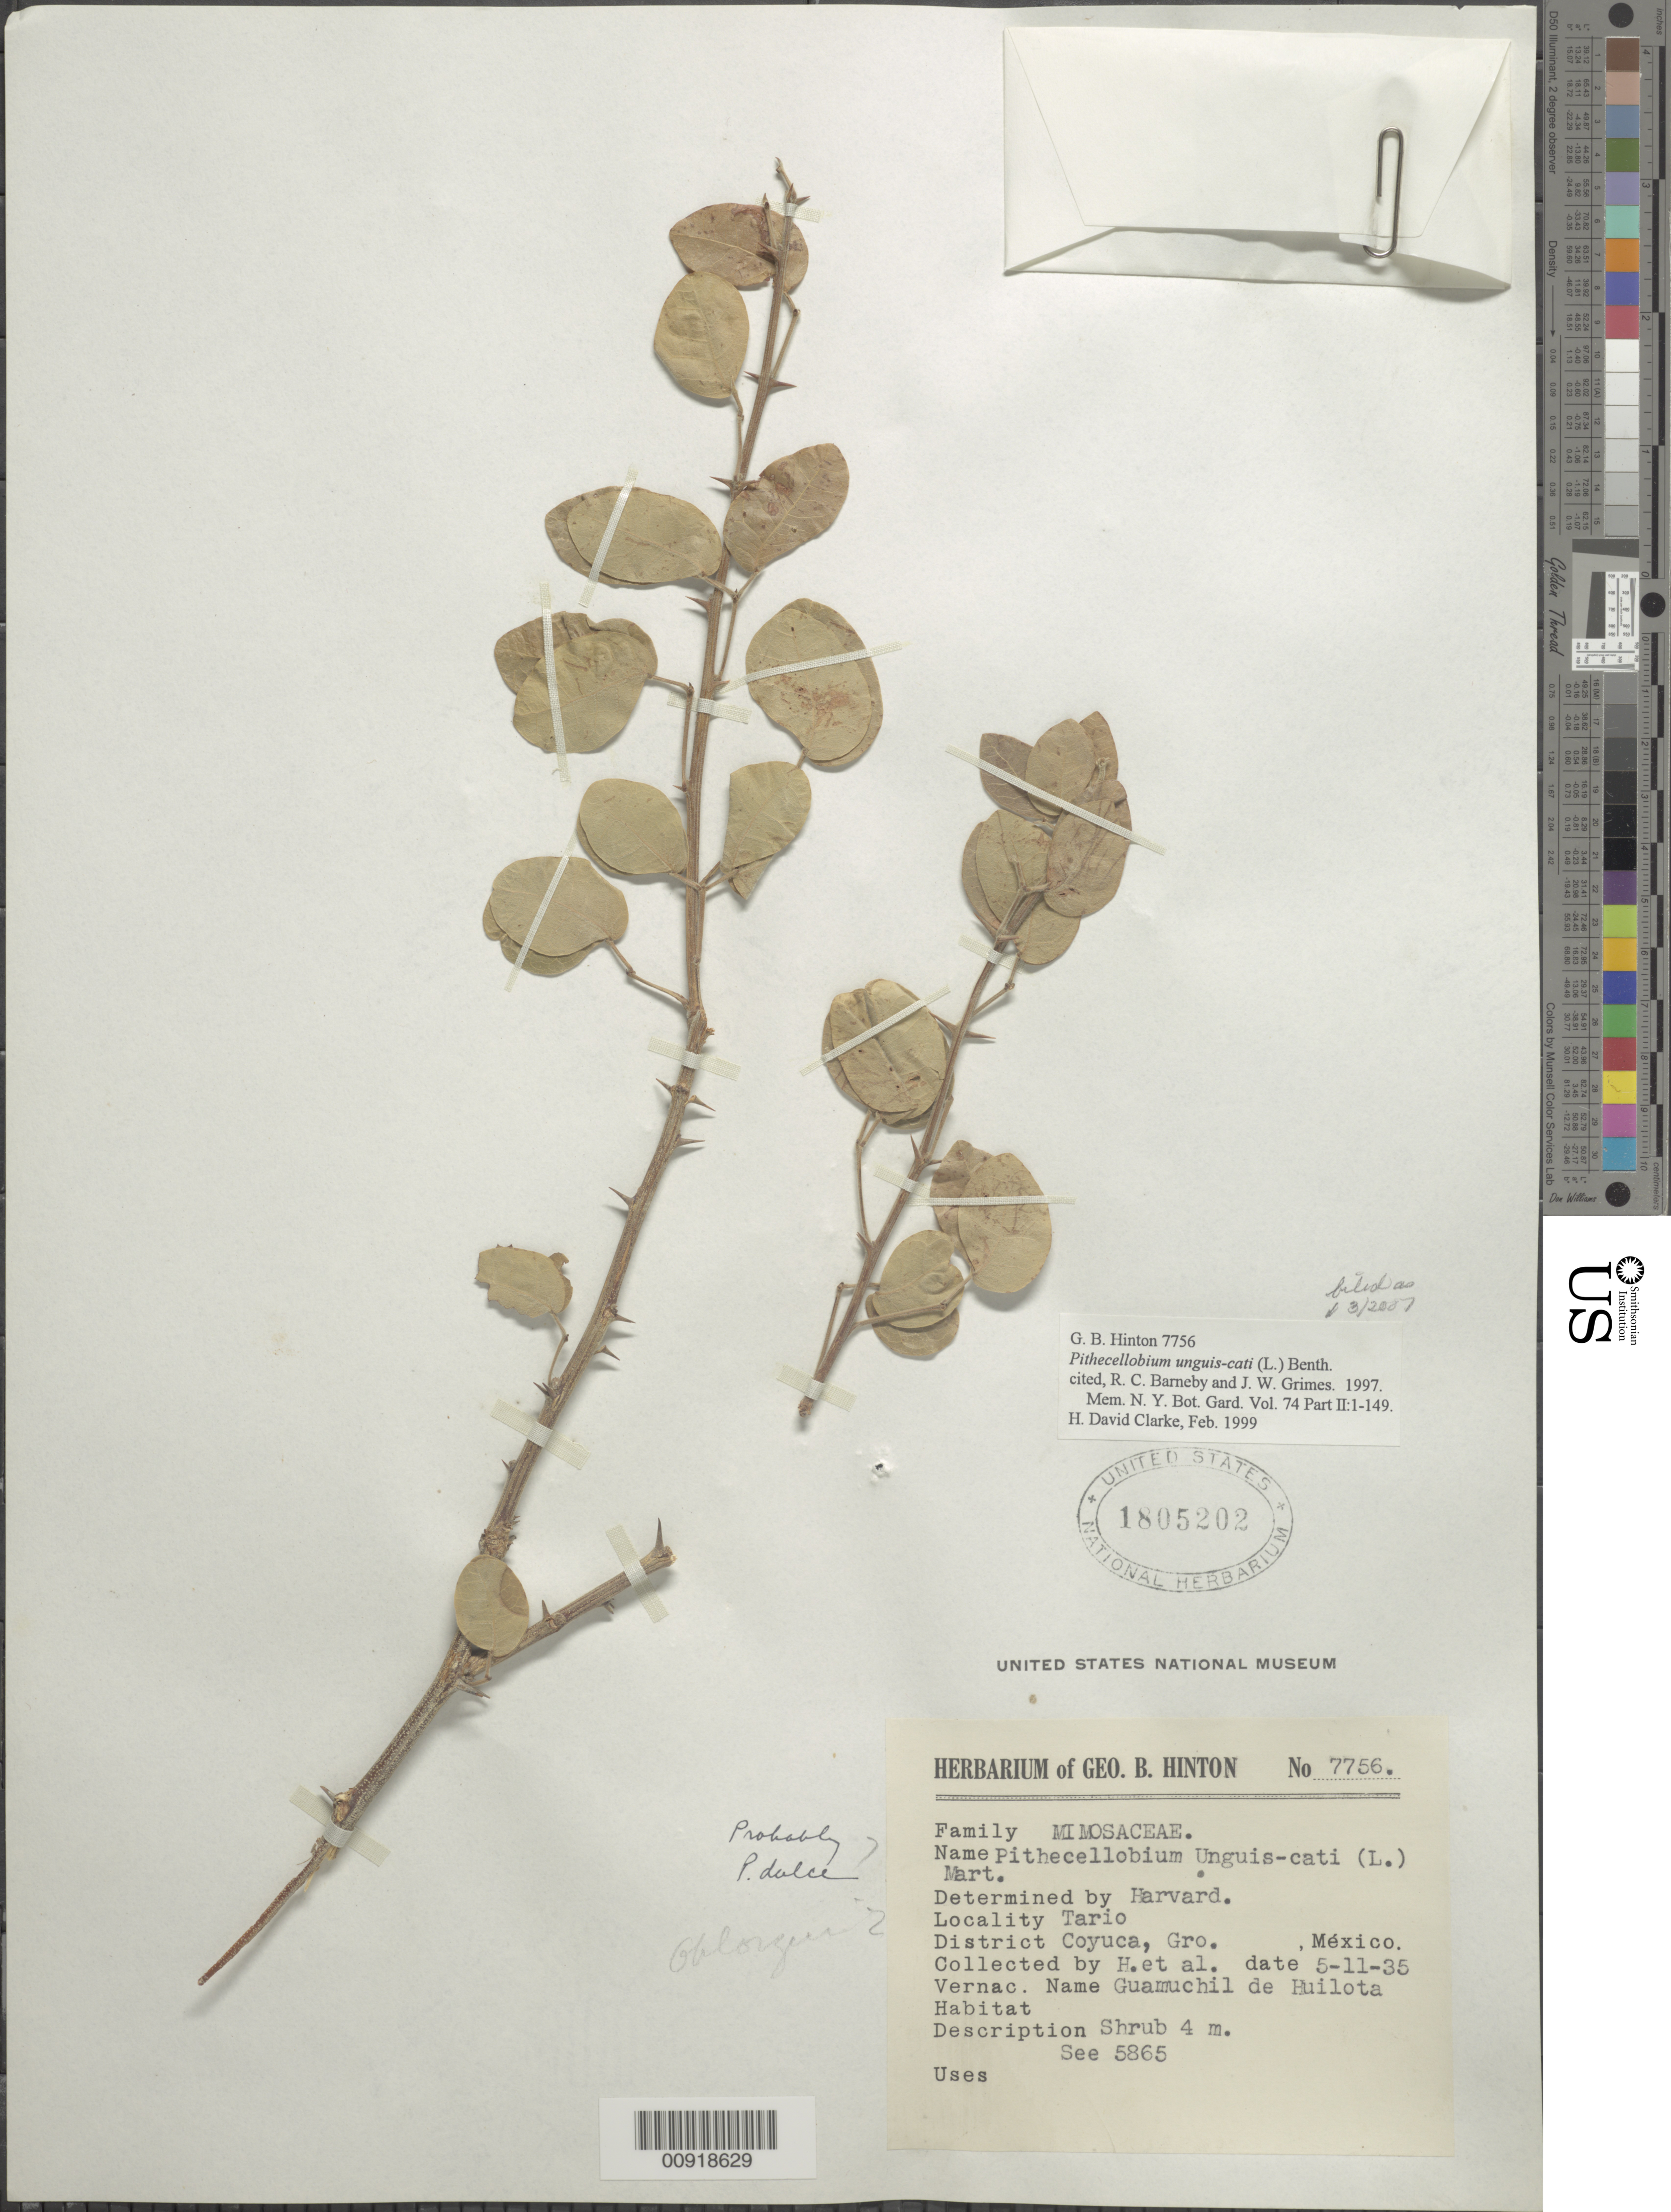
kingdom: Plantae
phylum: Tracheophyta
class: Magnoliopsida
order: Fabales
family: Fabaceae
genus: Pithecellobium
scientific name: Pithecellobium unguis-cati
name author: (L.) Benth.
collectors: G. B. Hinton & et al.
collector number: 7756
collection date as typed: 11 May 1935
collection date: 1935-05-11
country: Mexico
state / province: Guerrero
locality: Tario, District Coyuca, Guerrero.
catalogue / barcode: US 1805202